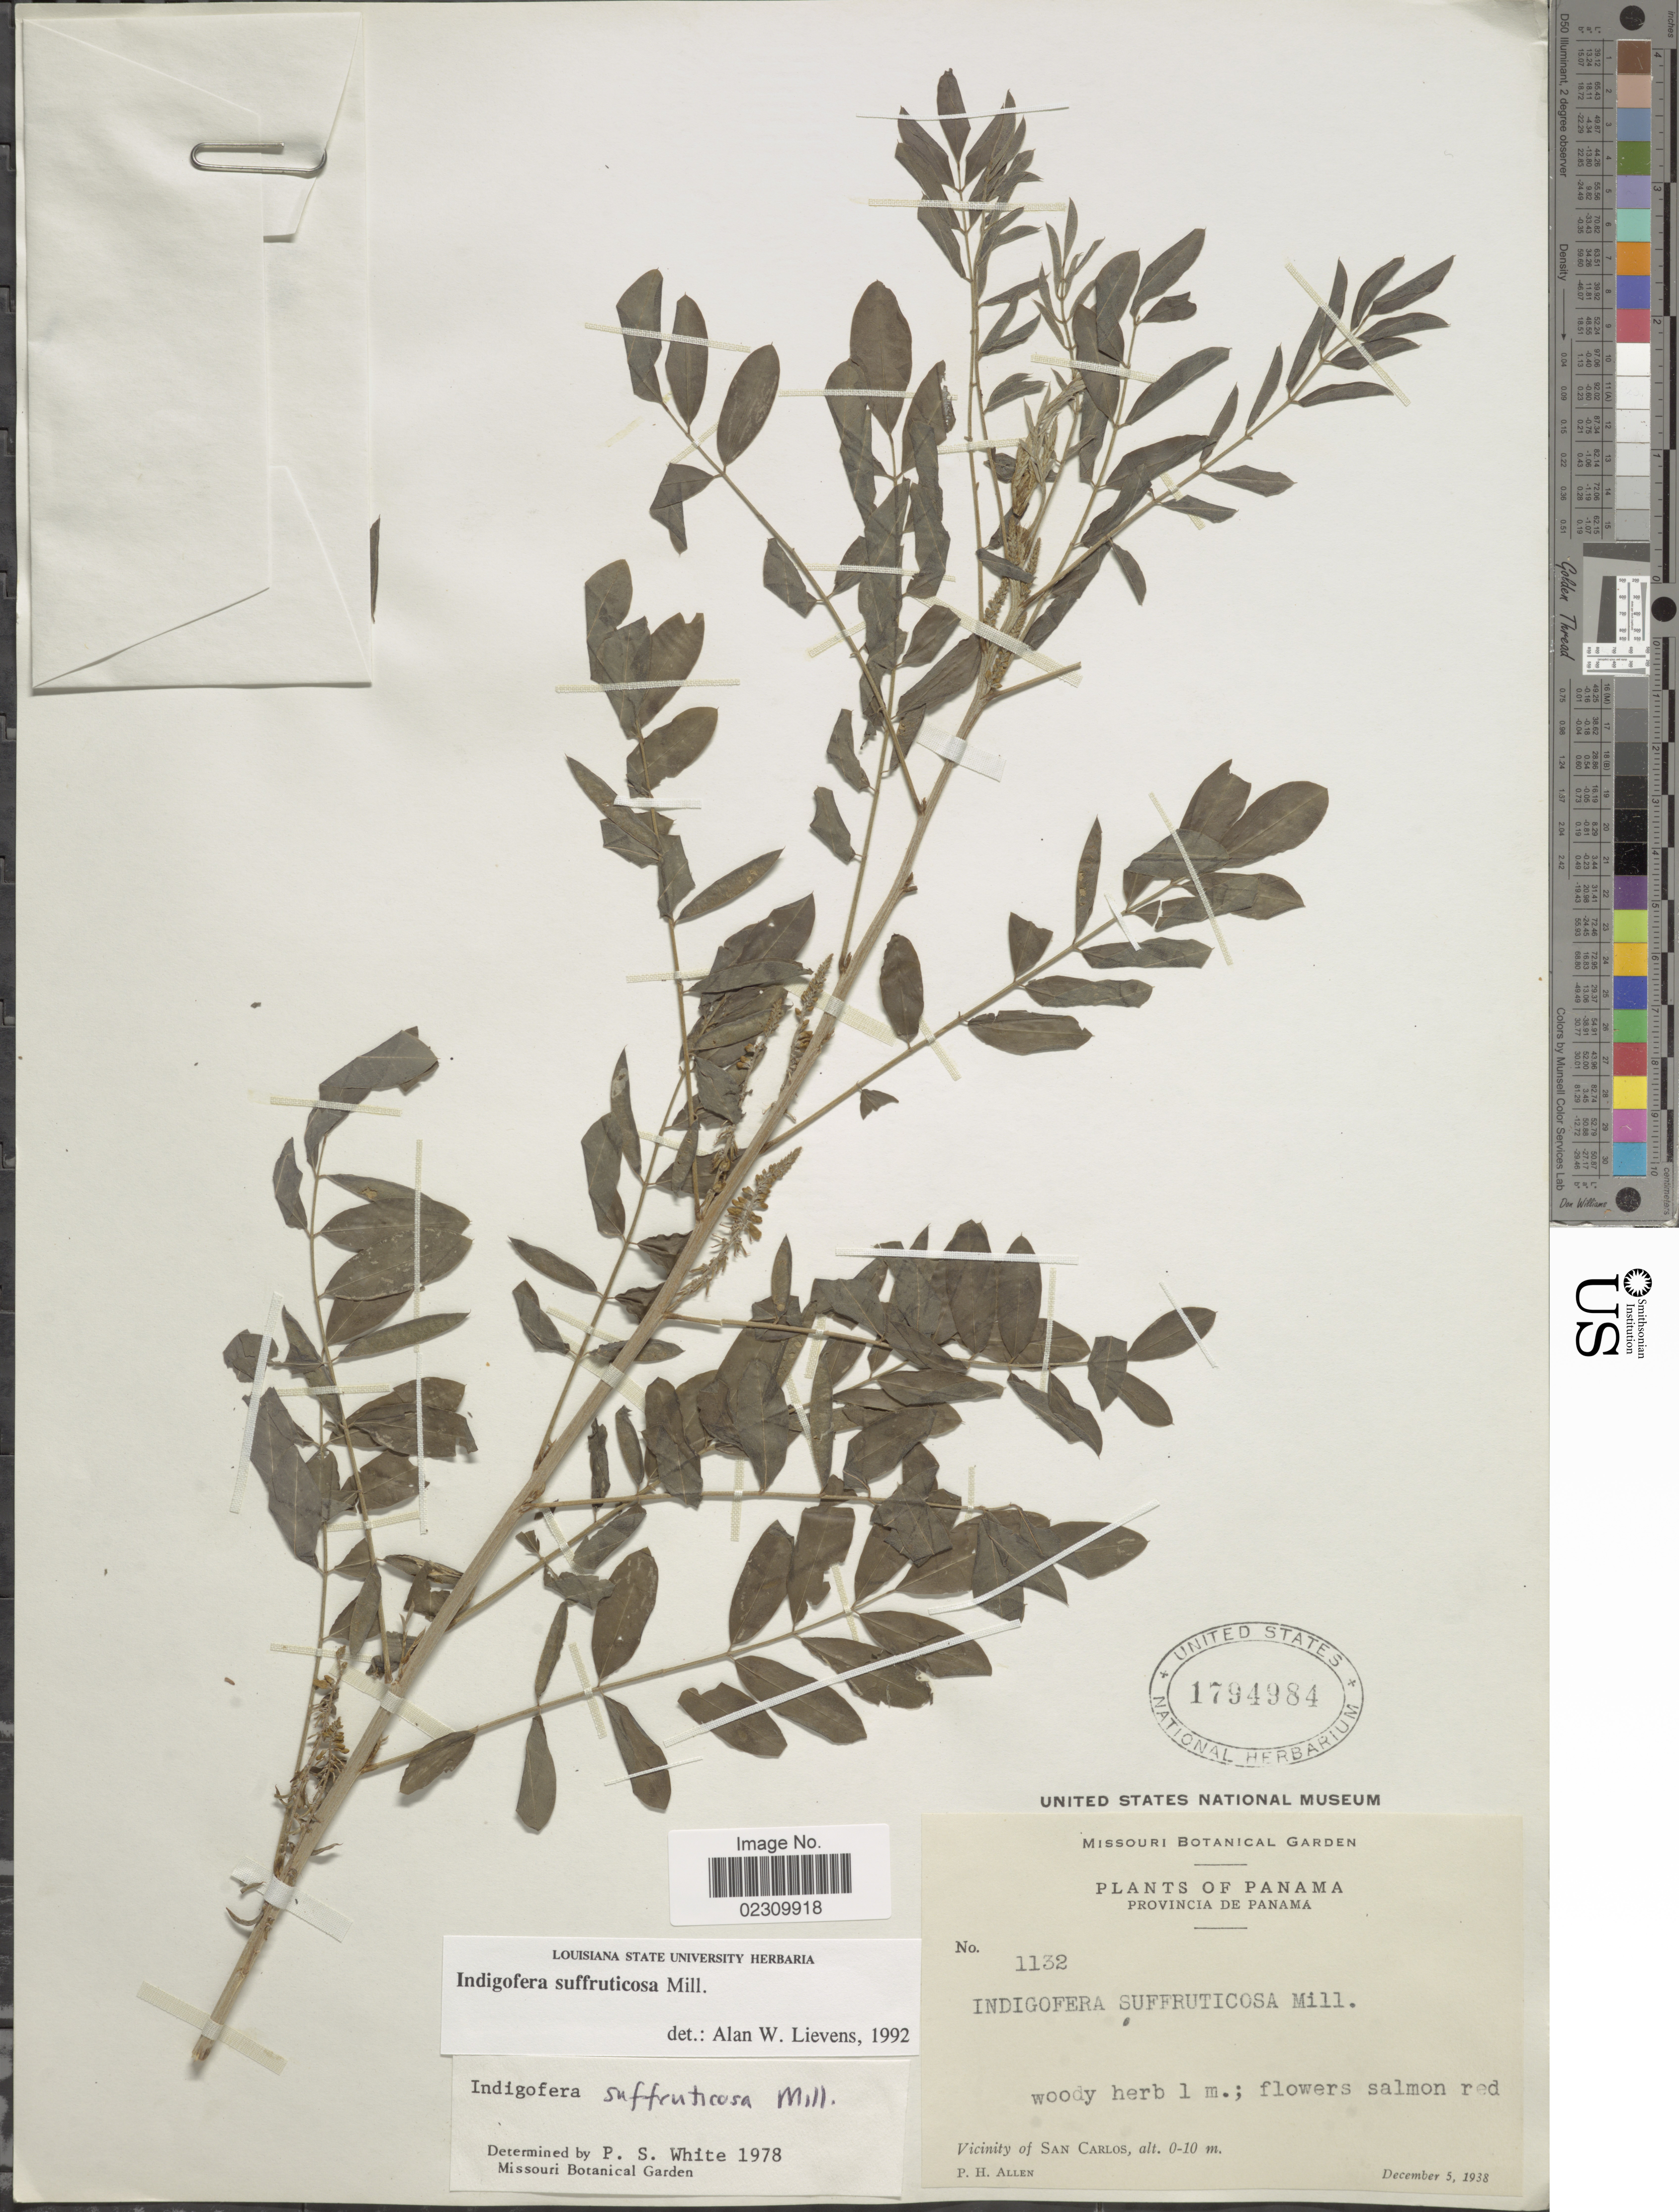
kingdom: Plantae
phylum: Tracheophyta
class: Magnoliopsida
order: Fabales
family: Fabaceae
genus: Indigofera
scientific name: Indigofera suffruticosa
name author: Mill.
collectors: P. H. Allen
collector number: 1132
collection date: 1938-12-05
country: Panama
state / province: Panamá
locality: Vicinity of San Carlos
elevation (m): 0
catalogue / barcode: US 1794984